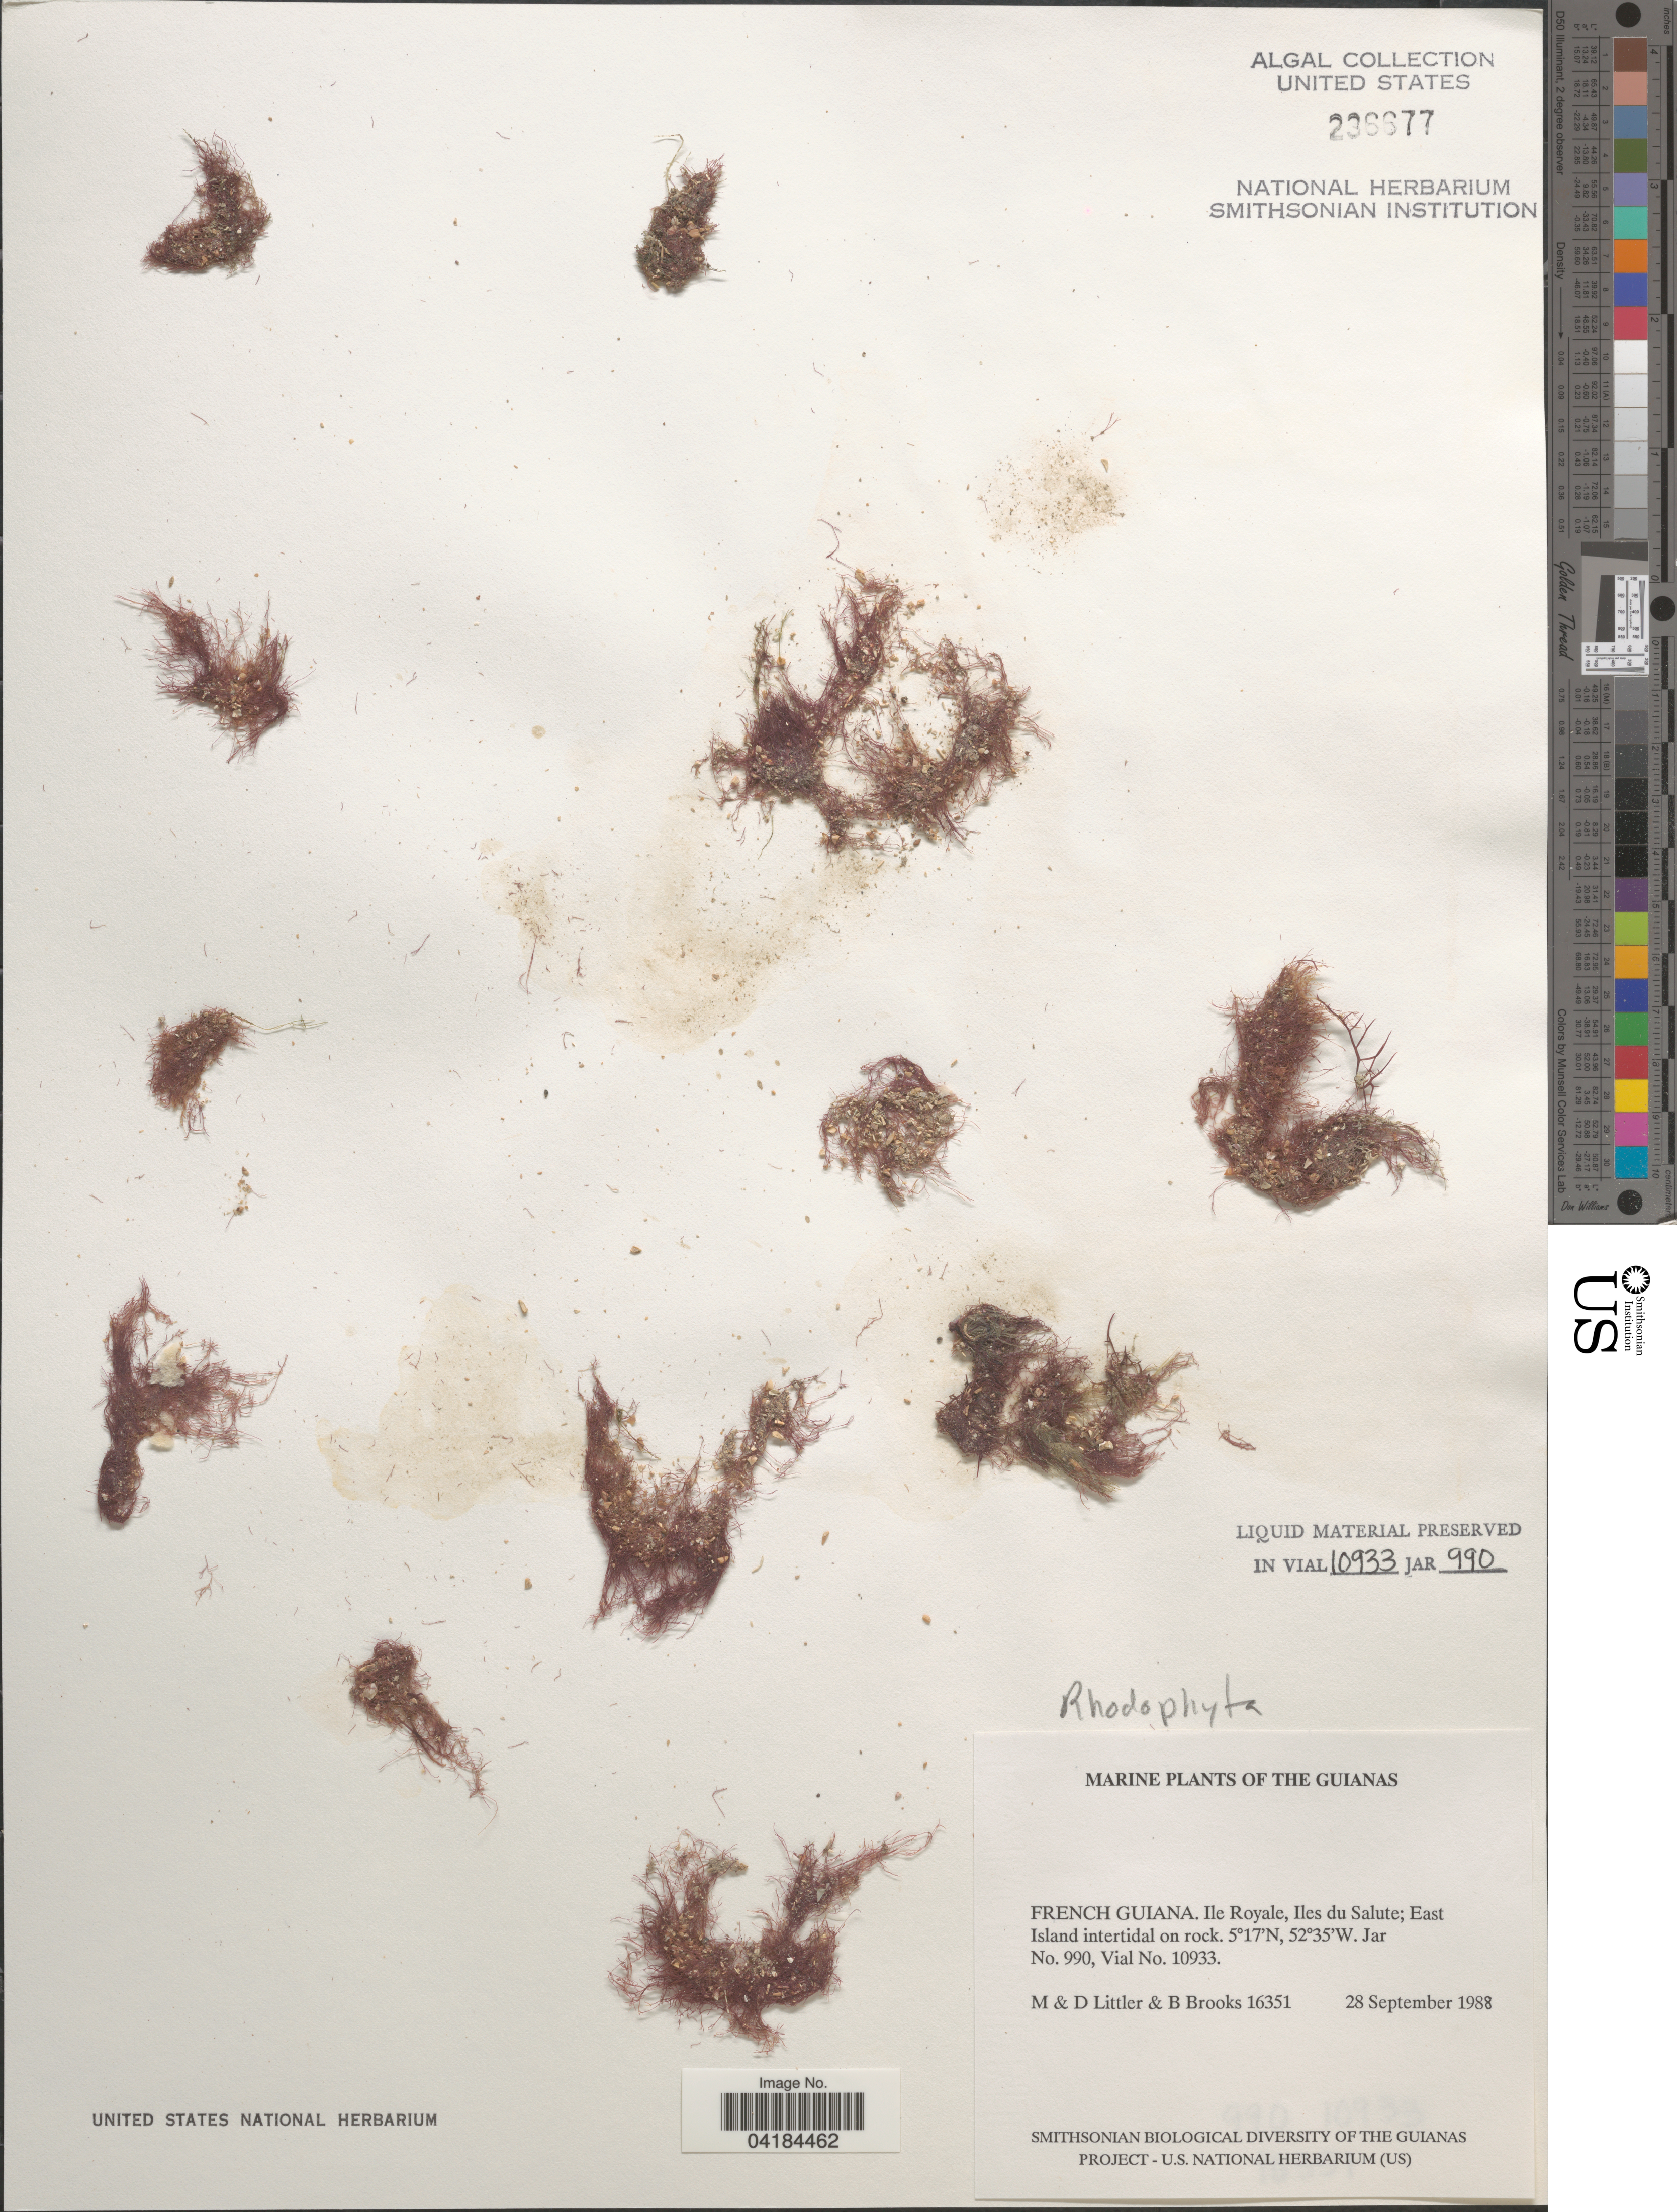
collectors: M. Littler, D. S. Littler & B. Brooks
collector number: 16351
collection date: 1988-09-28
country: French Guiana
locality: The Guianas. Ile Royale, Iles du Salute; East Island intertidal on rock.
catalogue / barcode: US 236677